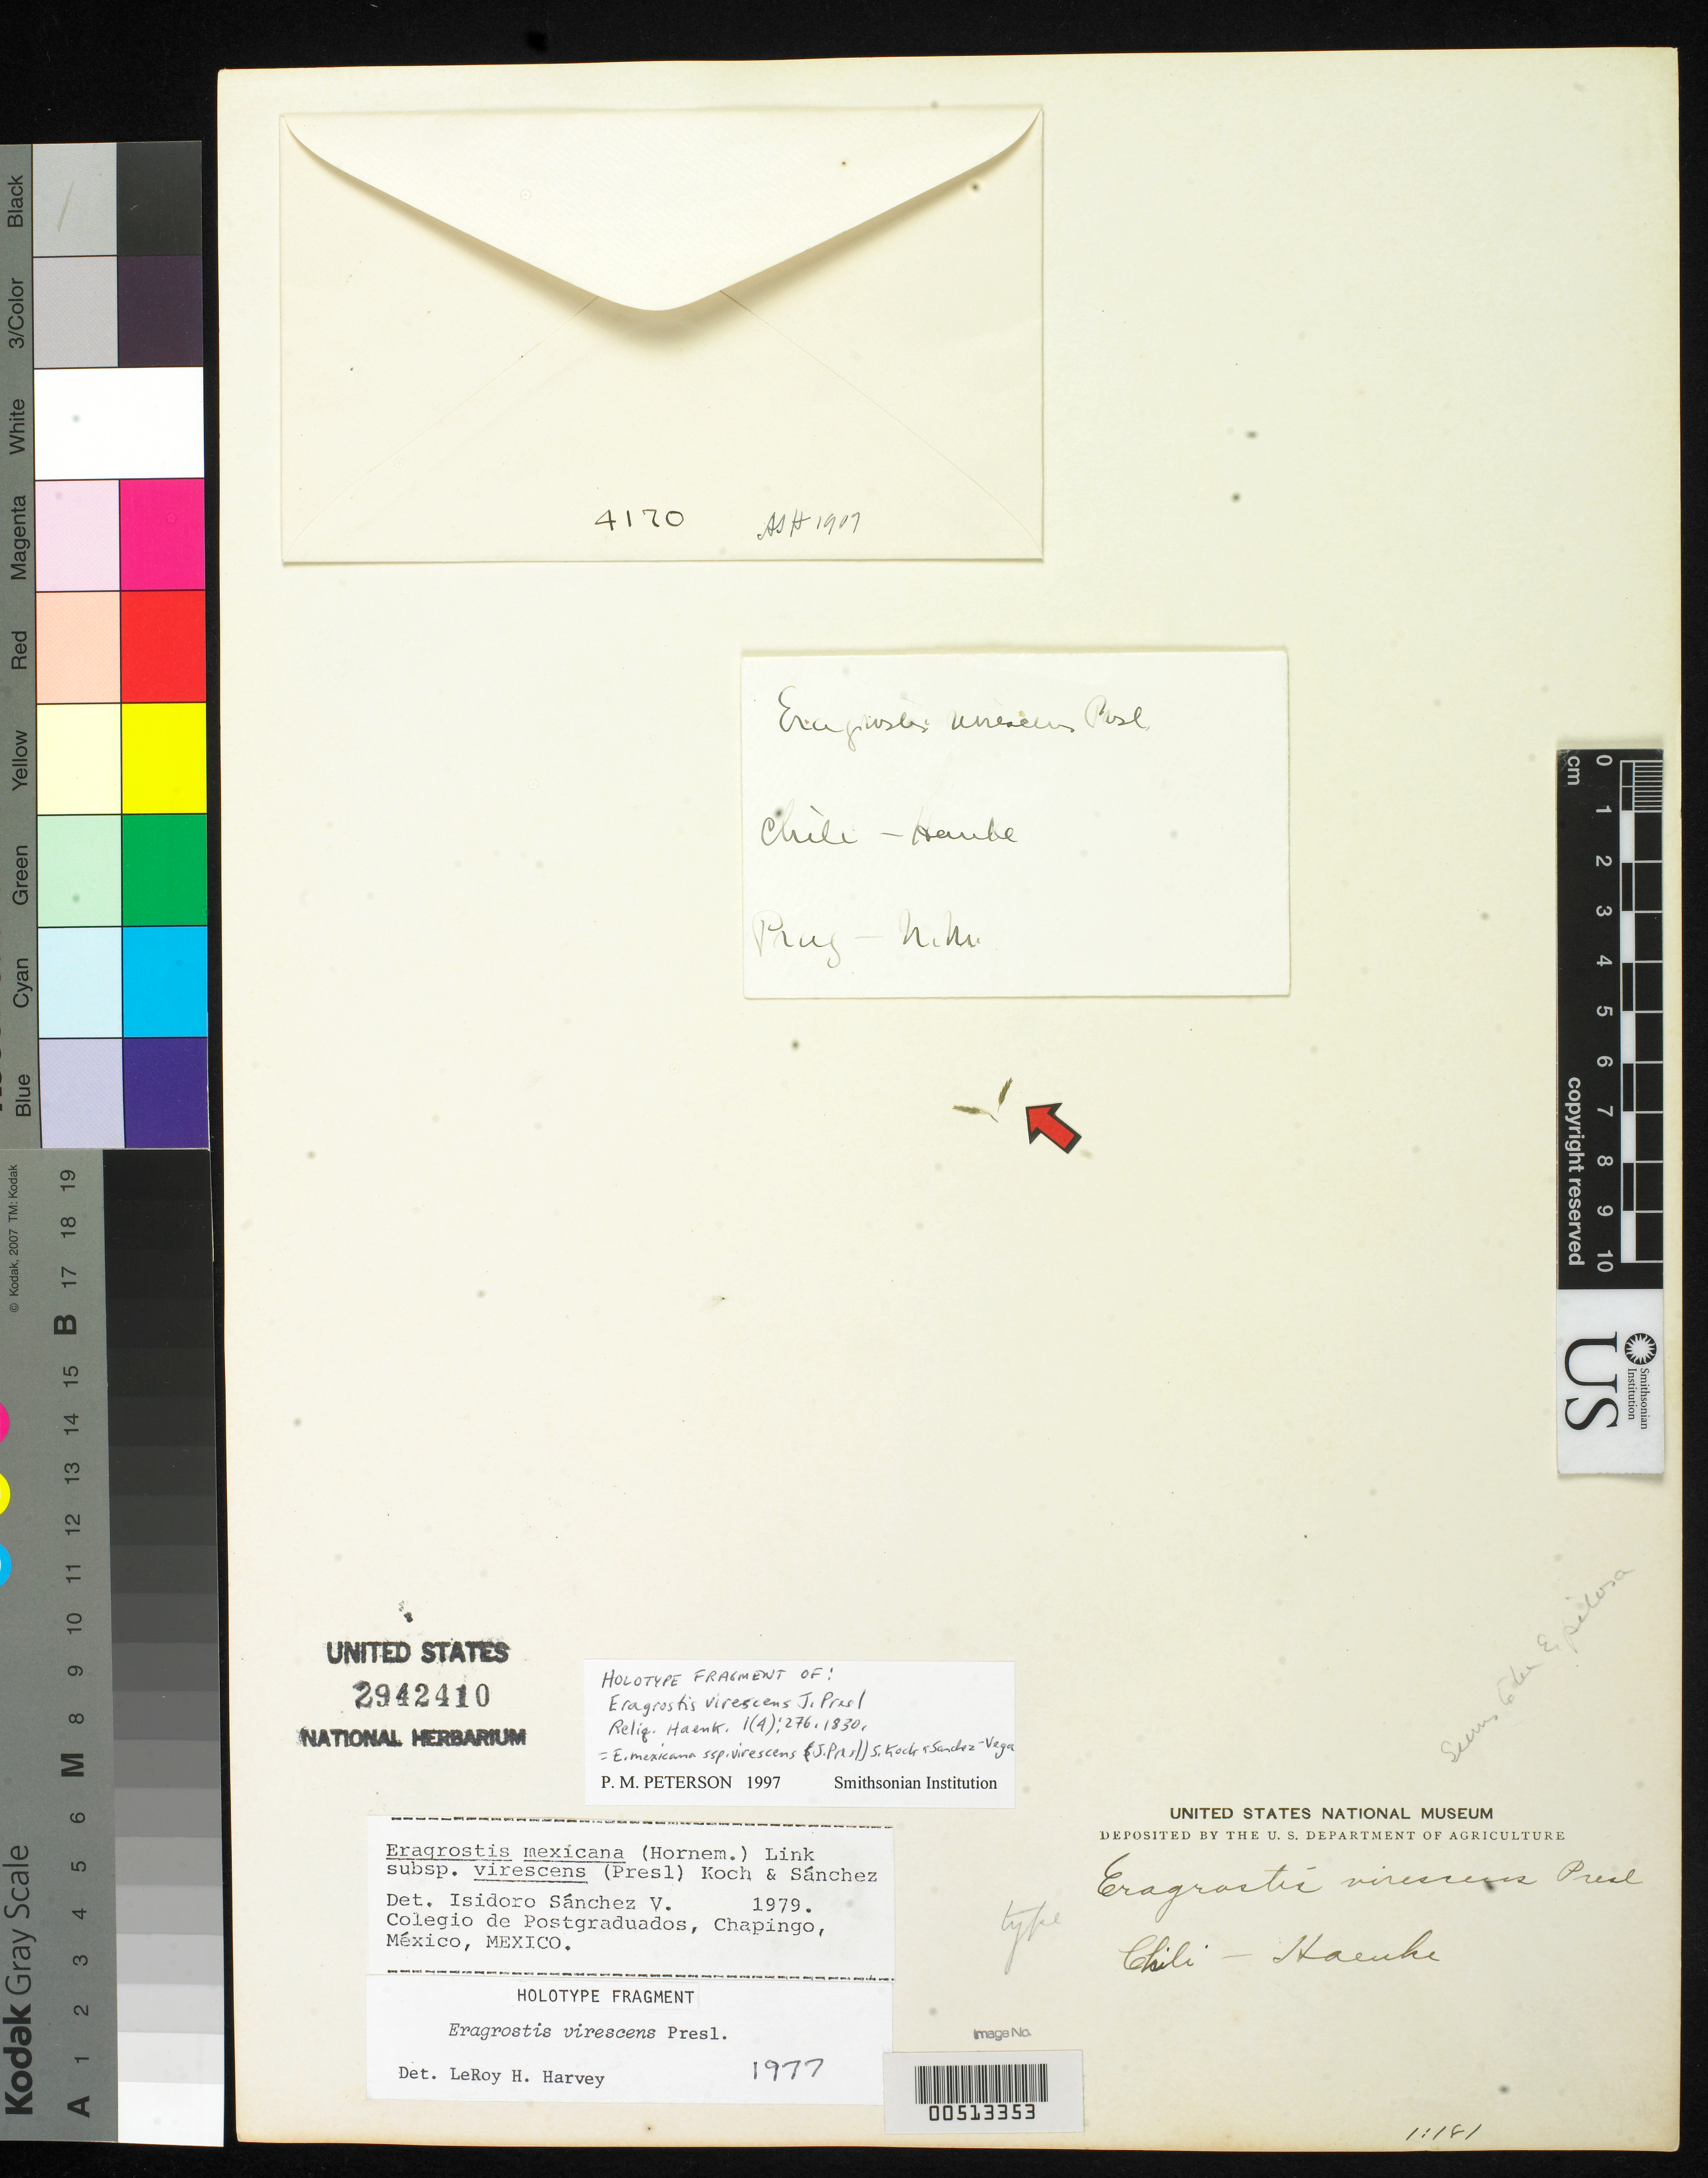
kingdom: Plantae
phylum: Tracheophyta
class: Liliopsida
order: Poales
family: Poaceae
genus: Eragrostis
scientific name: Eragrostis virescens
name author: J. Presl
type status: Type Fragment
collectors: T. P. X. Haenke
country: Chile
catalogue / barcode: US 2942410